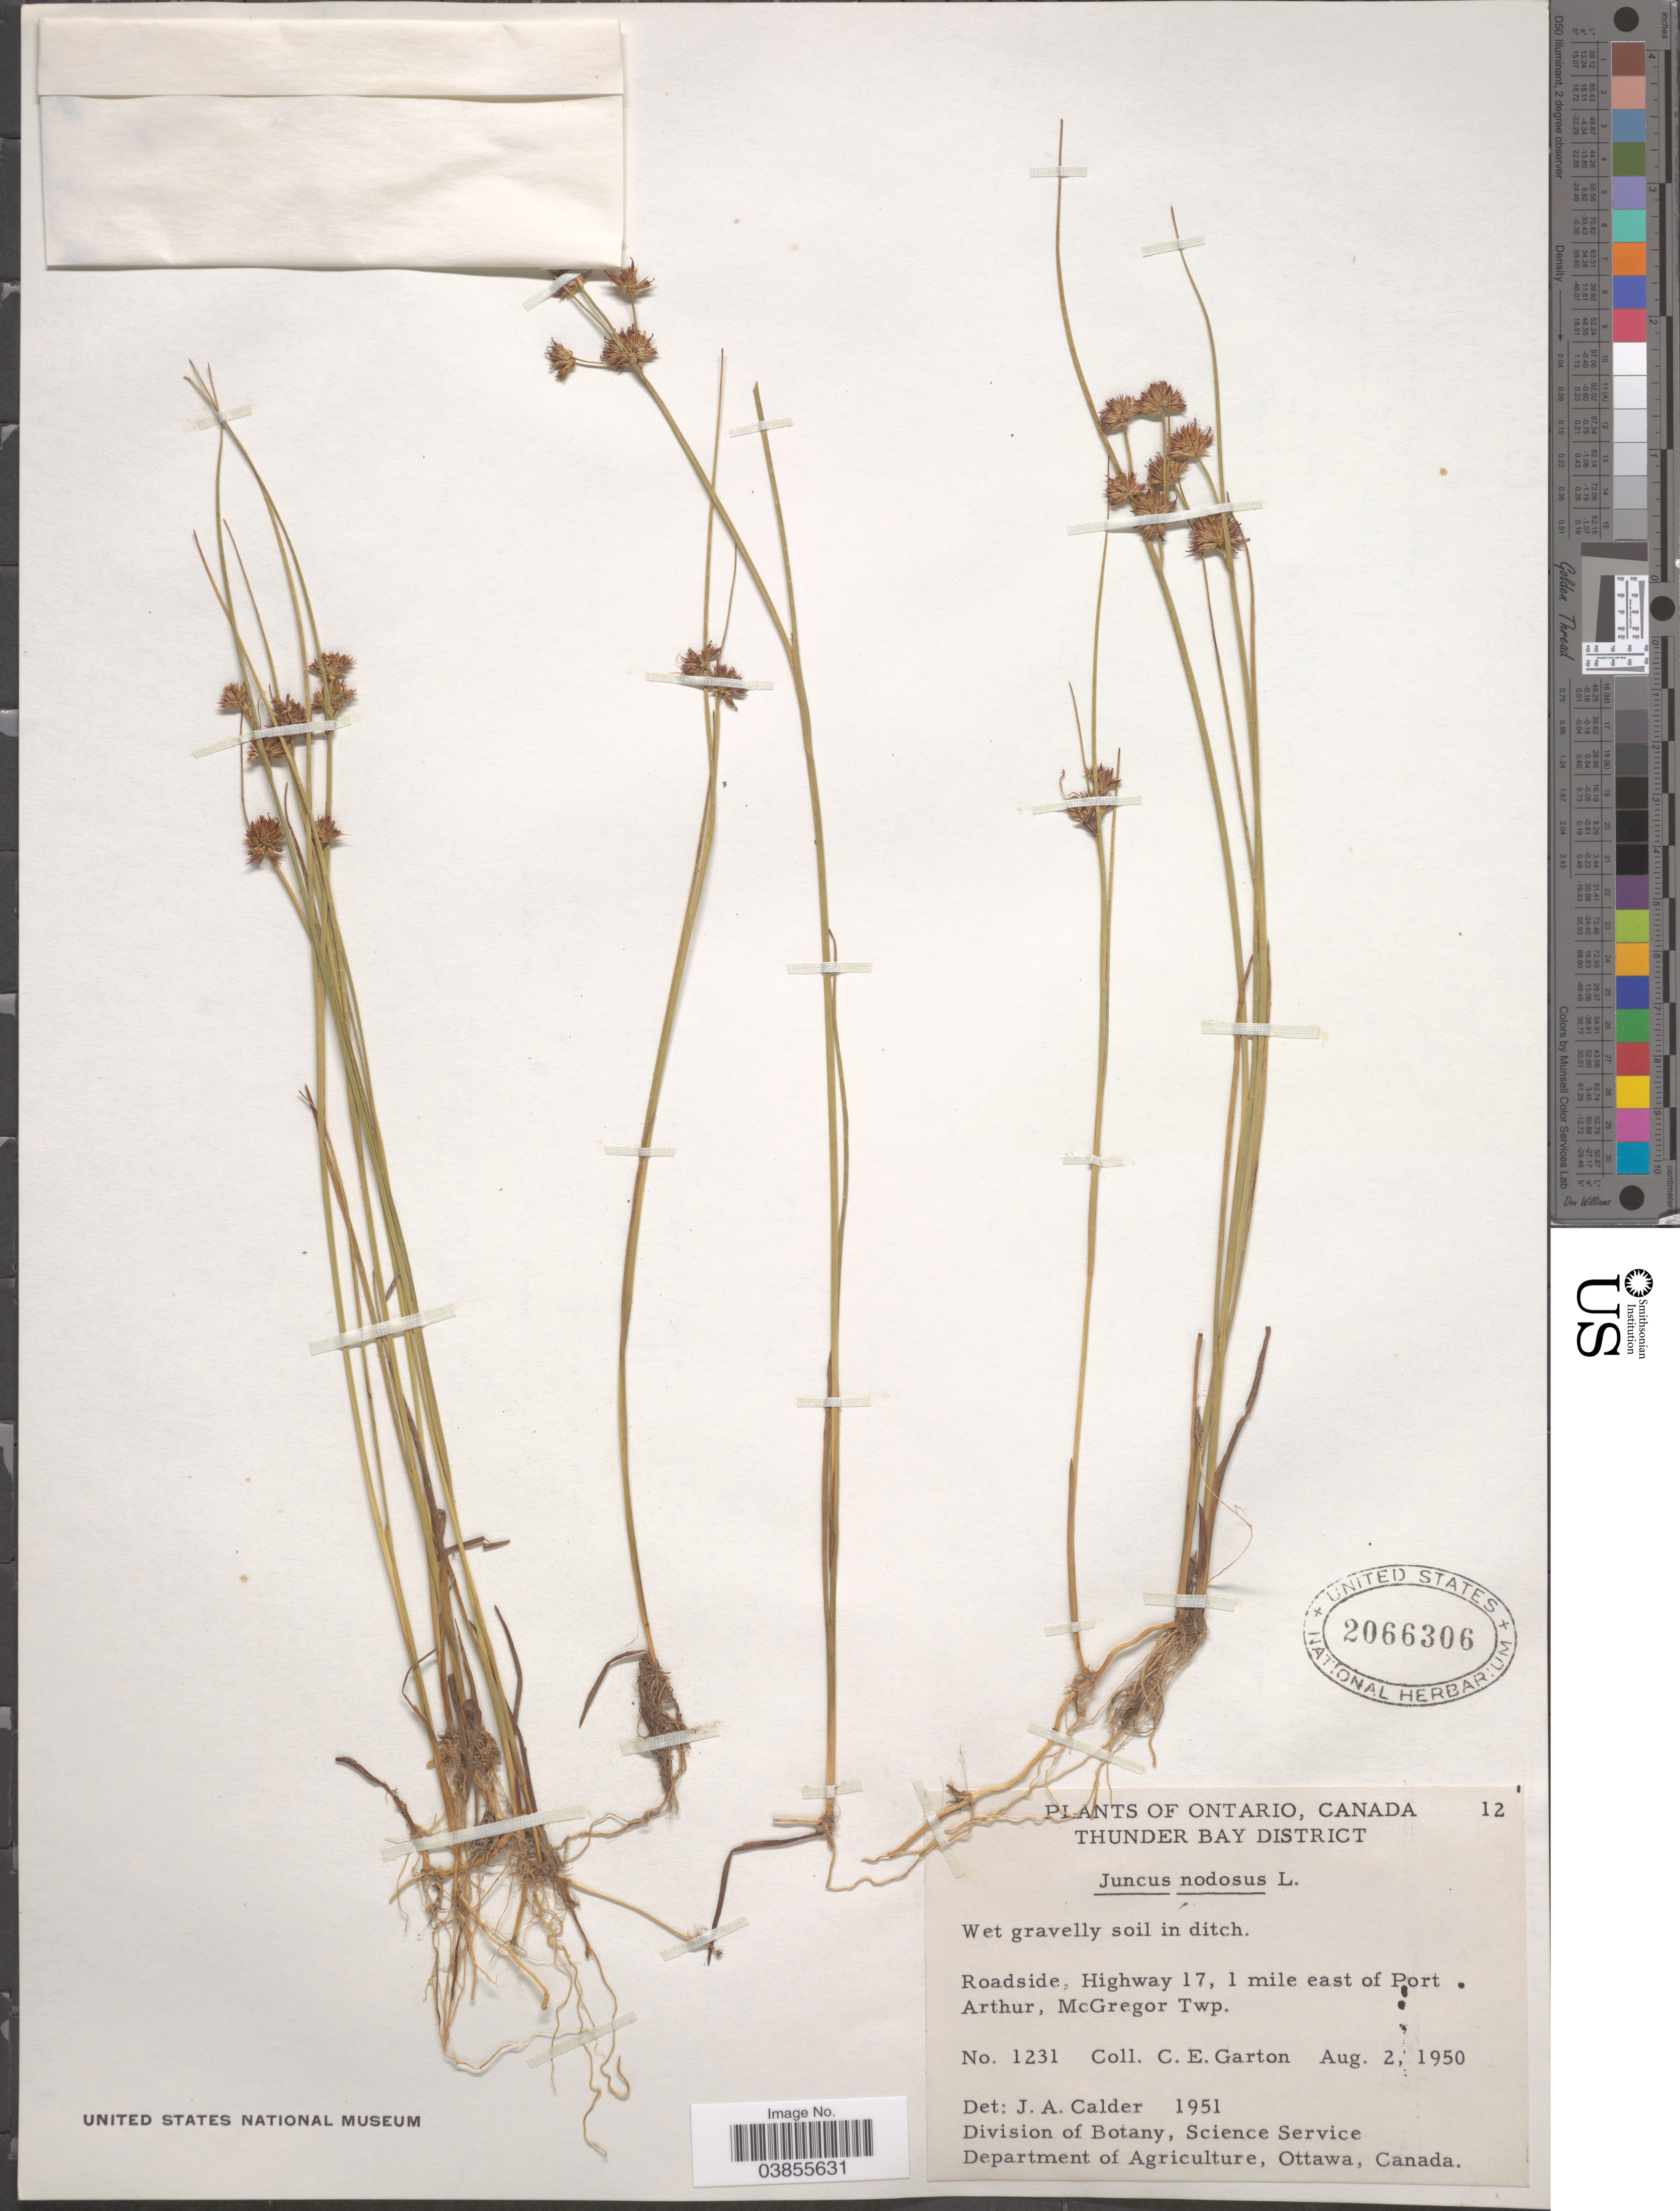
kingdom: Plantae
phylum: Tracheophyta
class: Liliopsida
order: Poales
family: Juncaceae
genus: Juncus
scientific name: Juncus nodosus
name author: L.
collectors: C. E. Garton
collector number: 1231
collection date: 1950-08-02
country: Canada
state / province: Ontario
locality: Thunder Bay District. Roadside, Highway 17, 1 mile east of Port Arthur, McGregor Twp.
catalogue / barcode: US 2066306